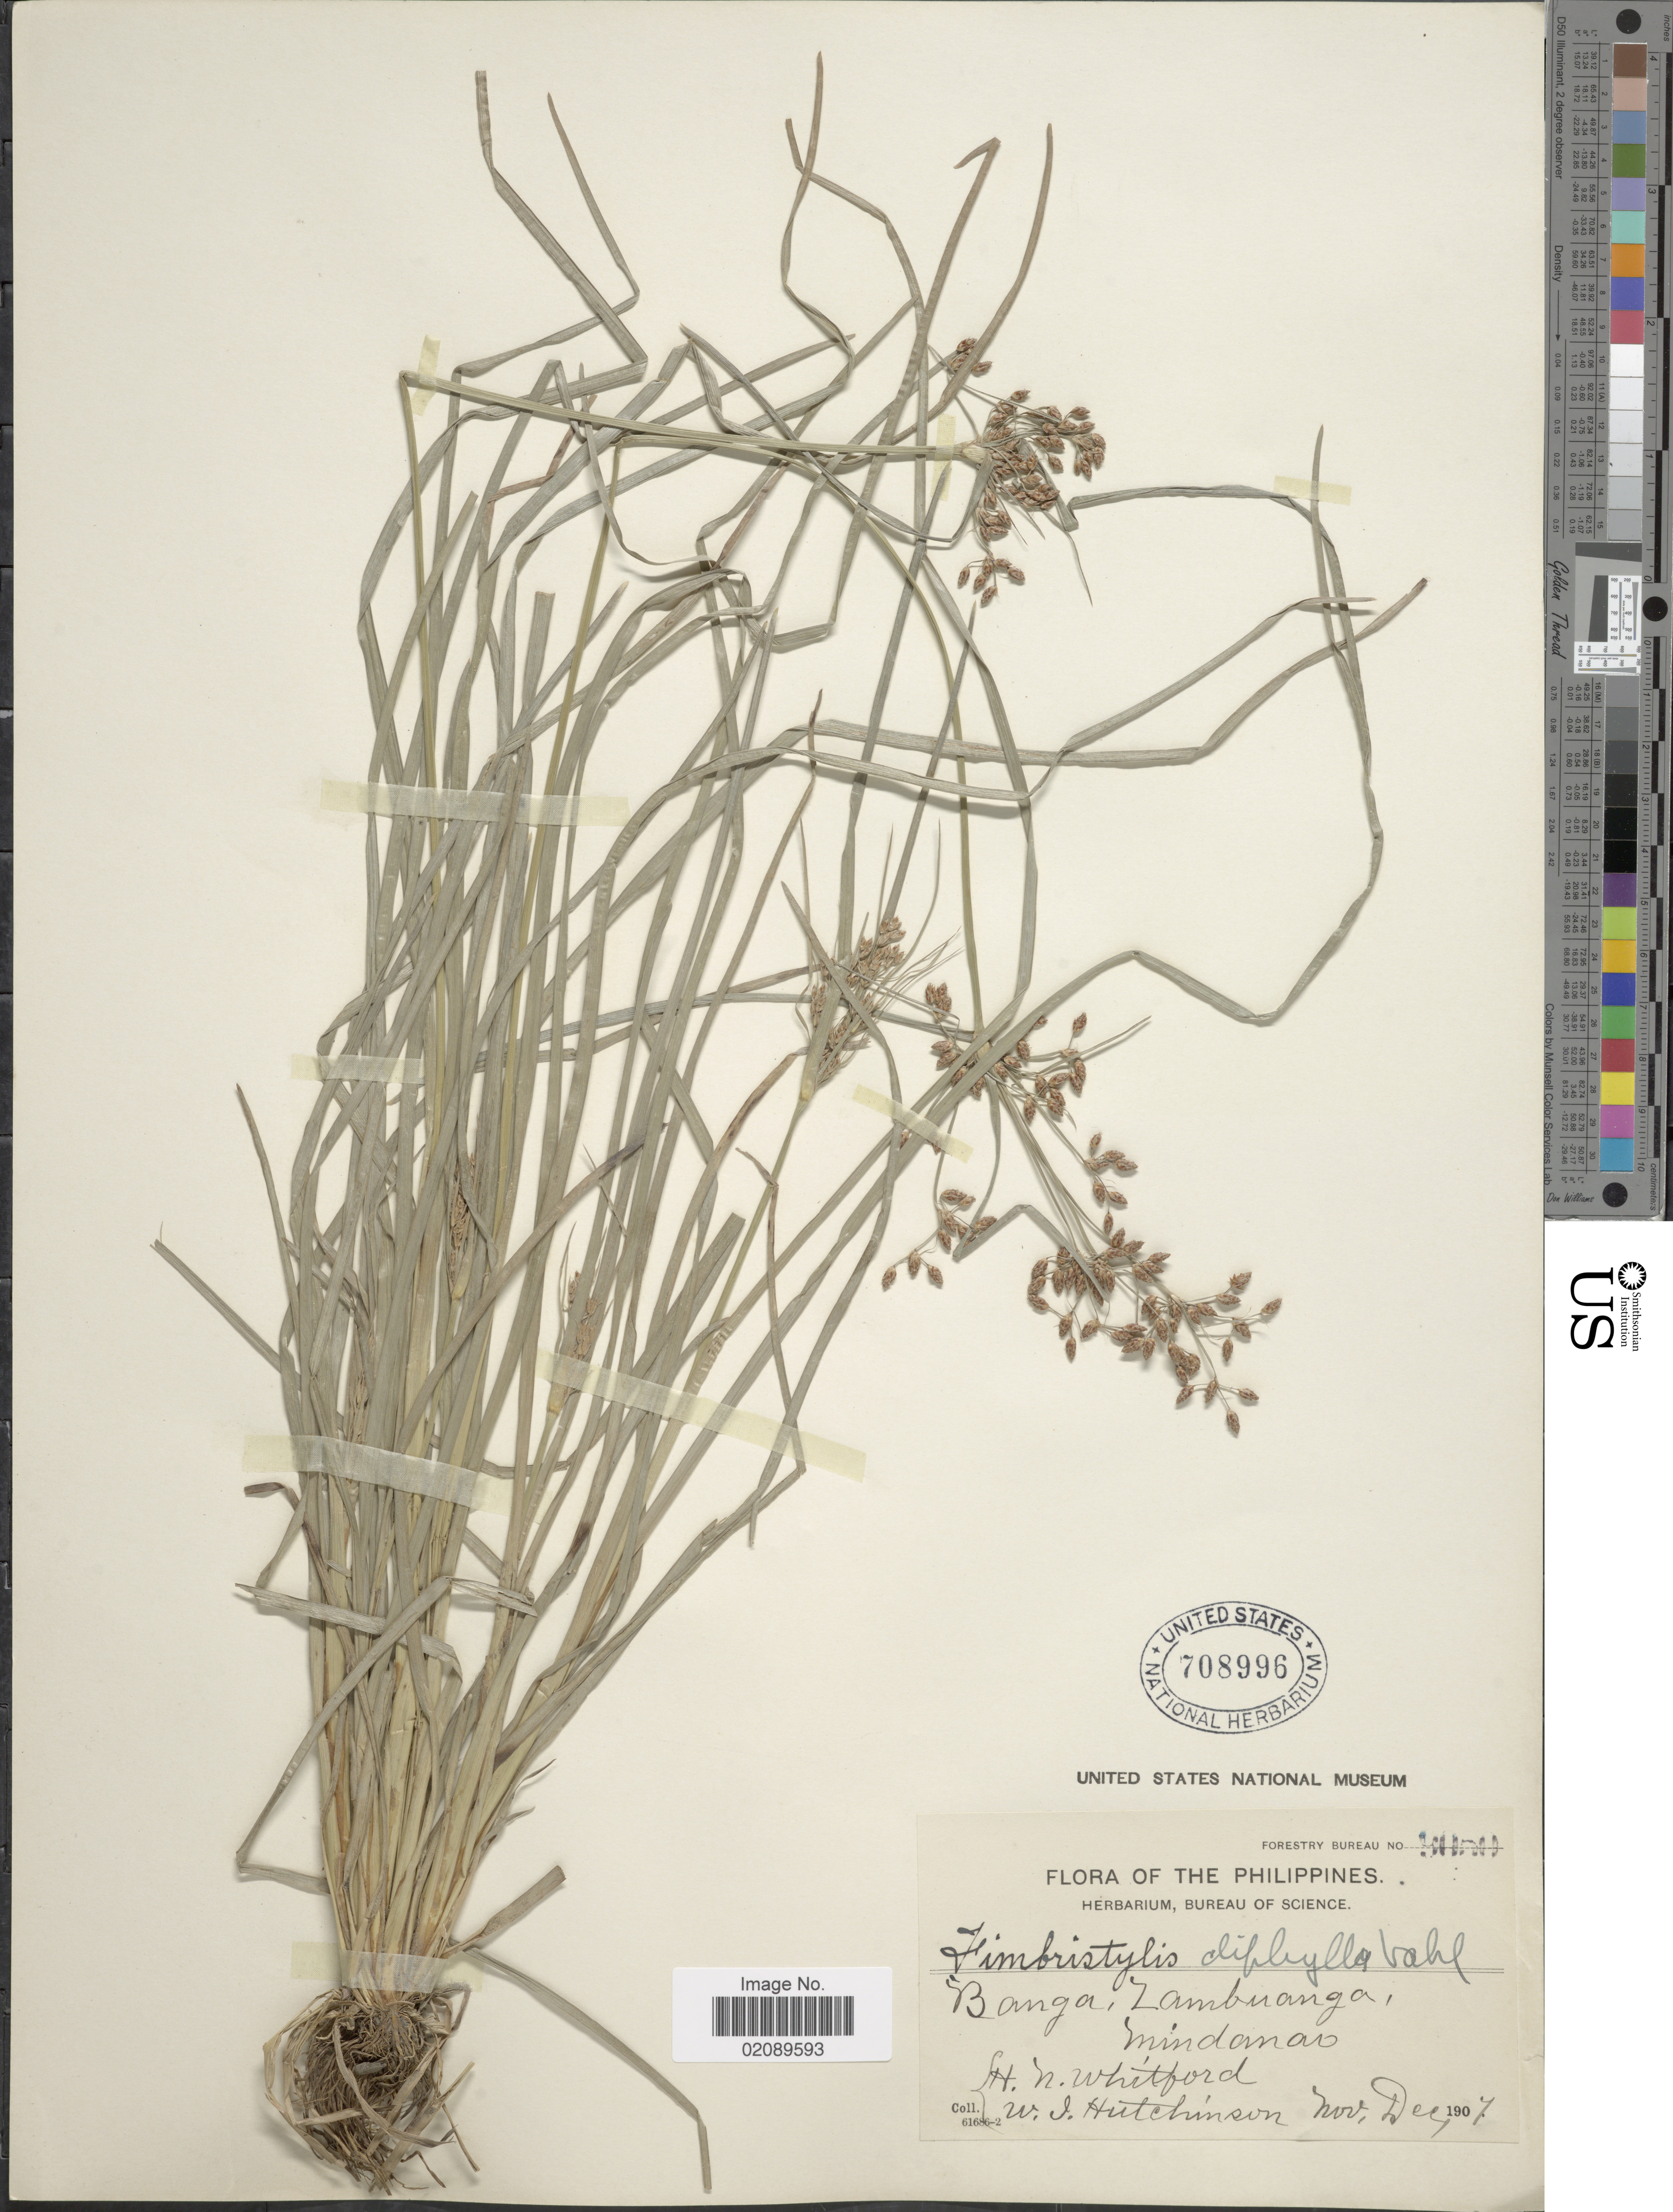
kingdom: Plantae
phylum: Tracheophyta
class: Liliopsida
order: Poales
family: Cyperaceae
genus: Fimbristylis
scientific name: Fimbristylis annua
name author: (All.) Roem. & Schult.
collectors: H. N. Whitford & W. I. Hutchinson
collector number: Forestry Bureau 9080*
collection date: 1907-11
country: Philippines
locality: Banga, Lambuanga, Mindanao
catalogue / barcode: US 708996